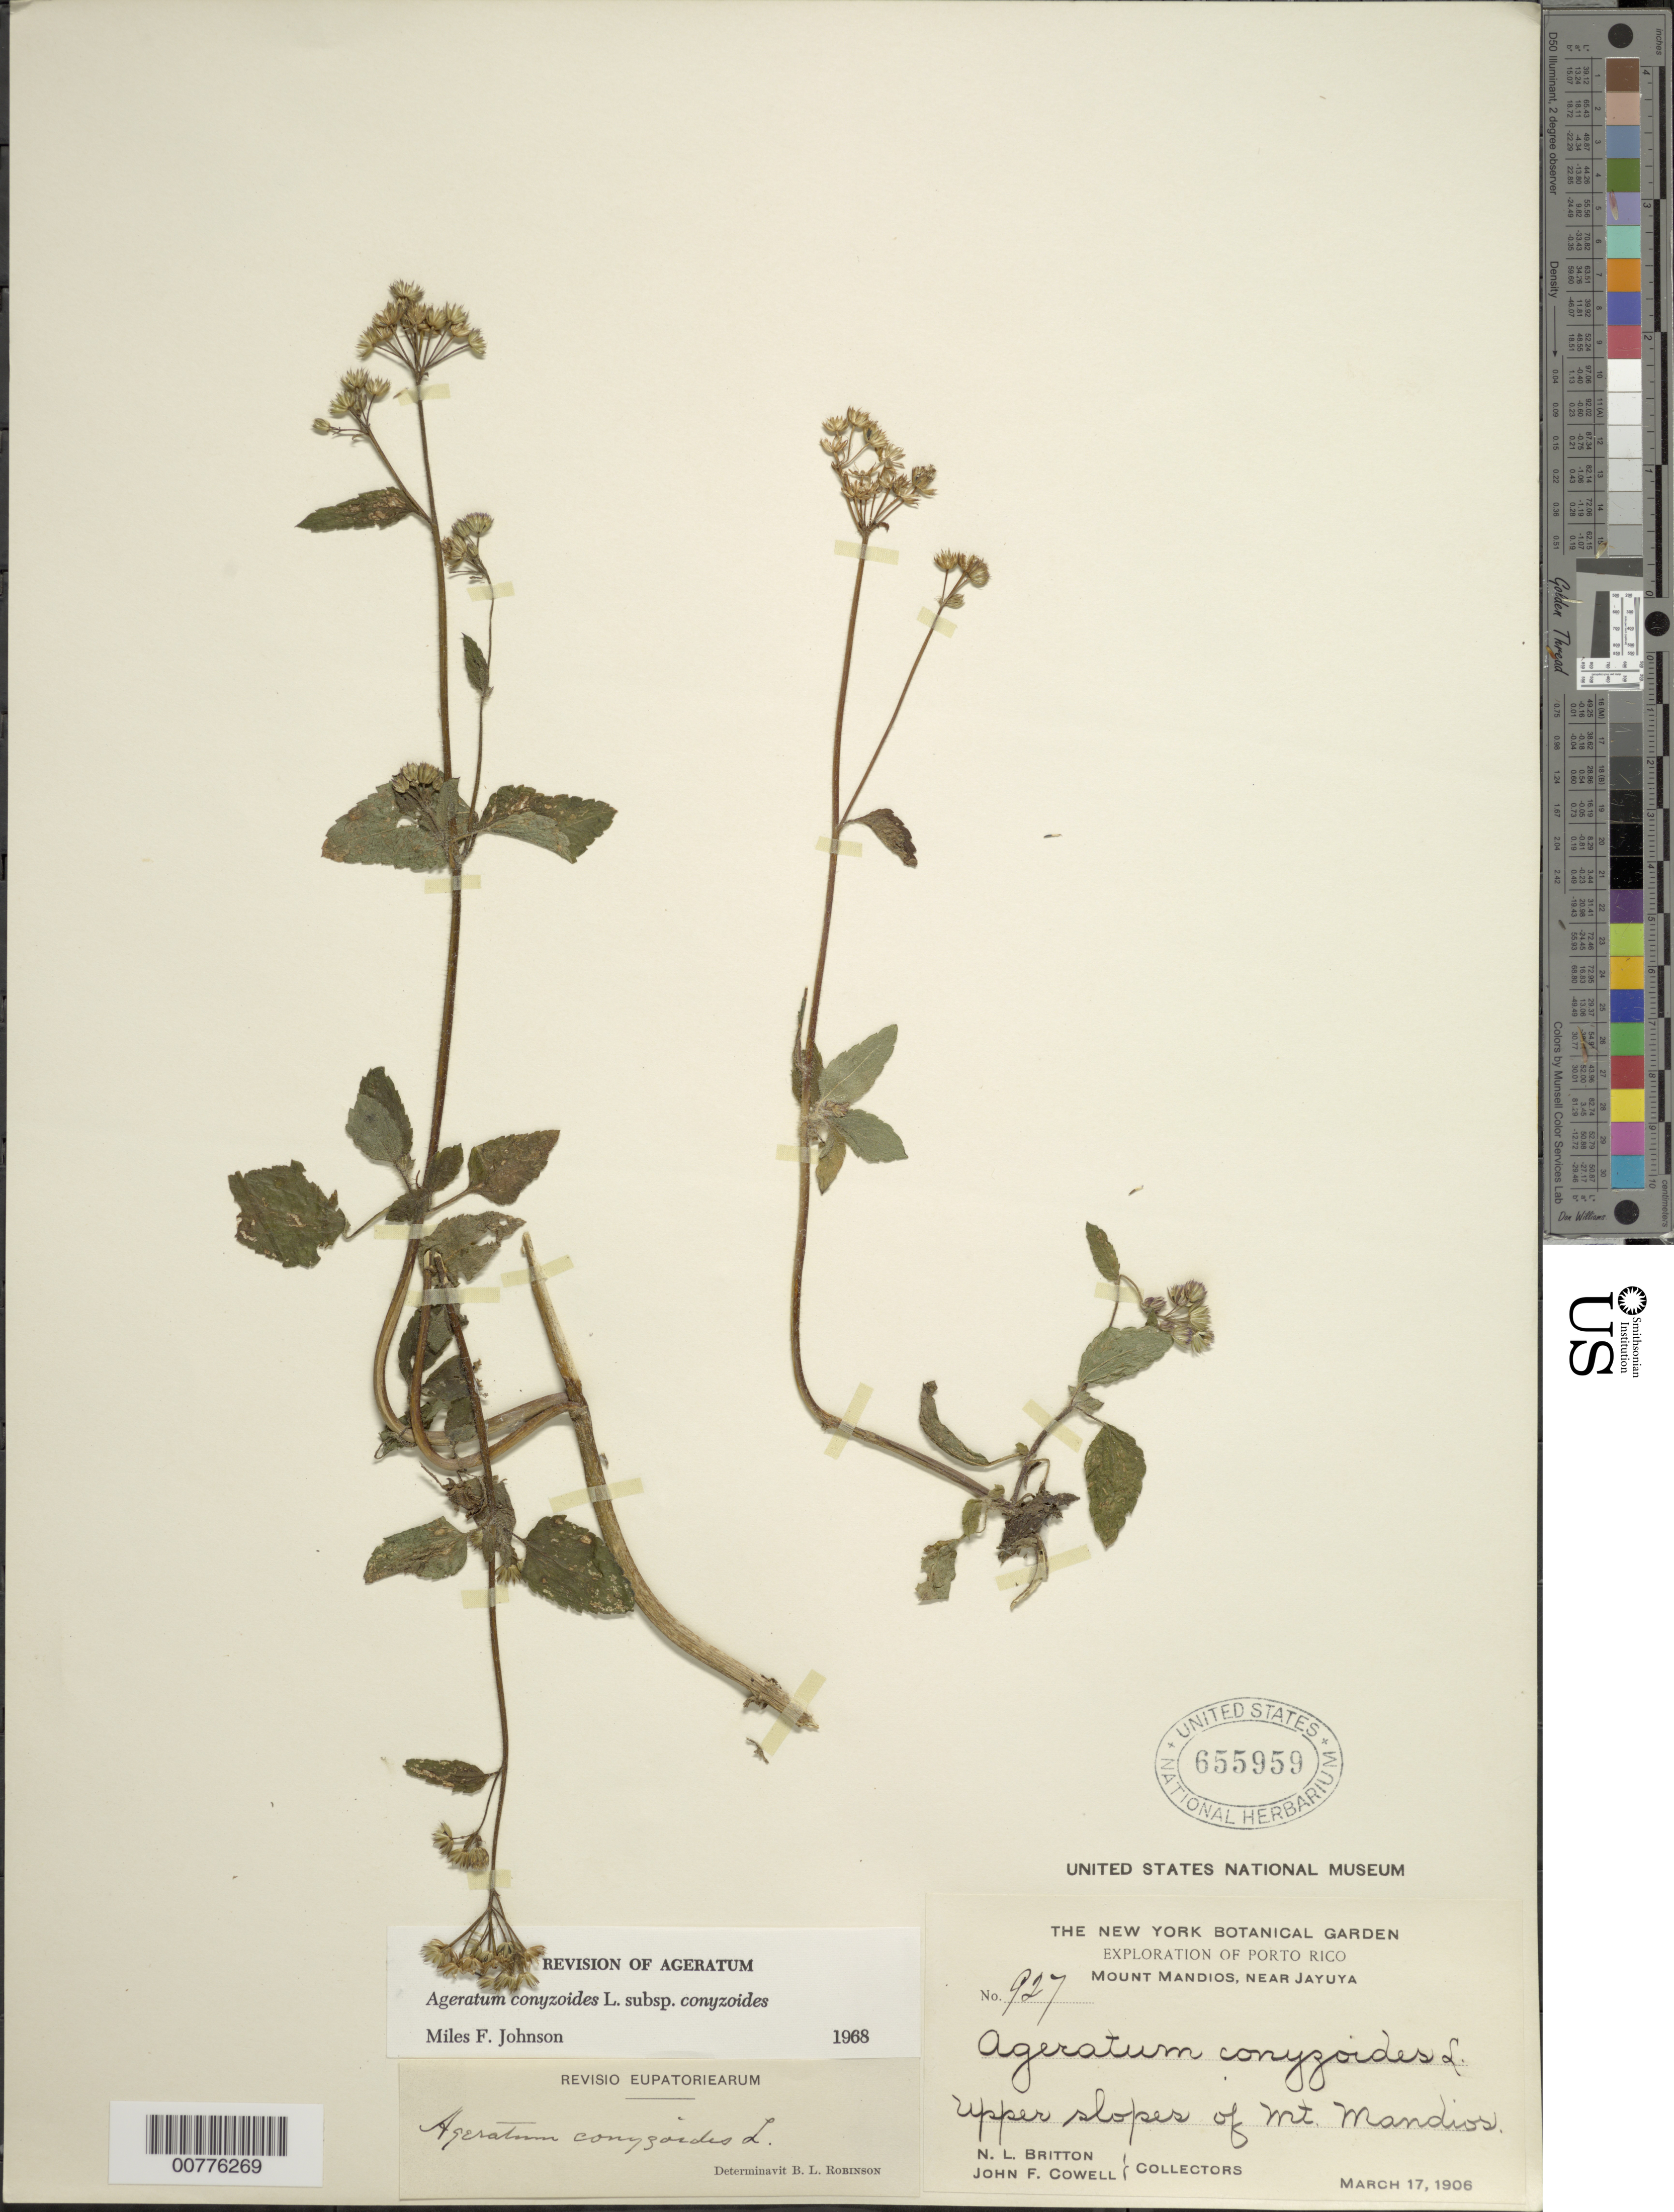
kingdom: Plantae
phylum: Tracheophyta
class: Magnoliopsida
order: Asterales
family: Asteraceae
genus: Ageratum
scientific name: Ageratum conyzoides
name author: L.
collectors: N. Britton & J. F. Cowell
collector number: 927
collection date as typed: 17 Mar 1906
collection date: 1906-03-17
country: Puerto Rico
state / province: Jayuya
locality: Upper slopes of Mount Mandios, near Jayuya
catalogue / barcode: US 655959